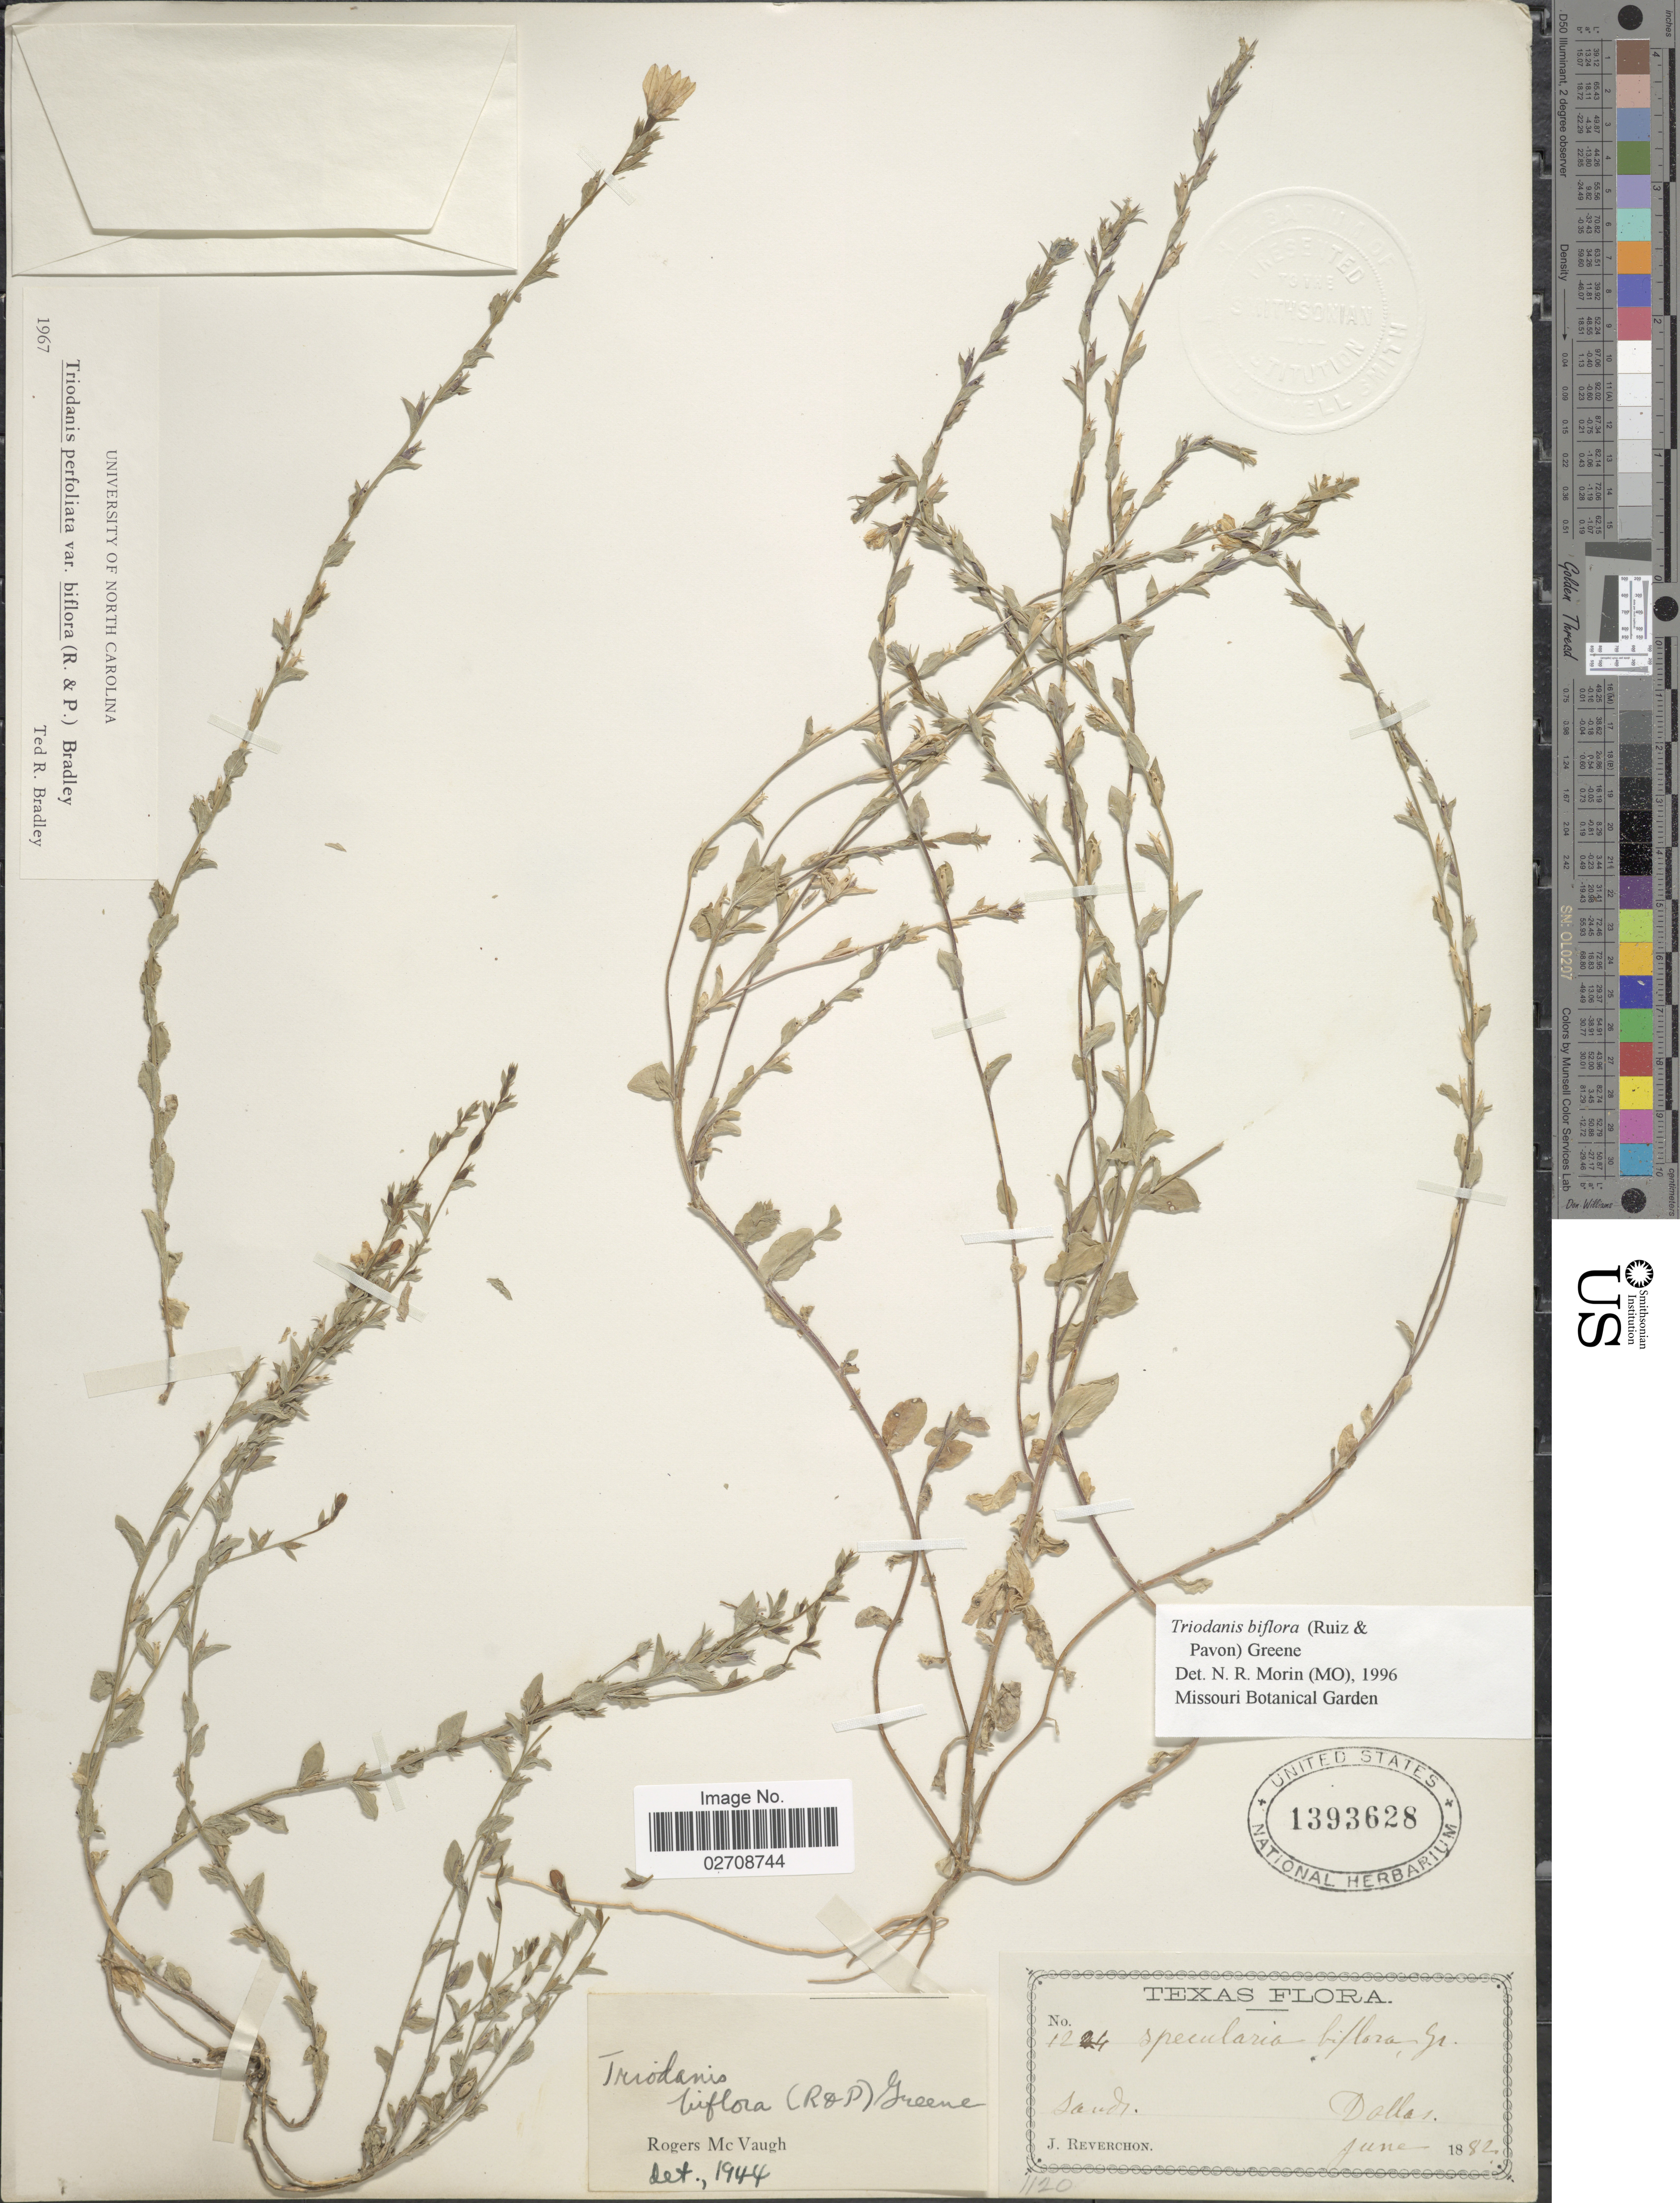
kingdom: Plantae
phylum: Tracheophyta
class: Magnoliopsida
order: Asterales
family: Campanulaceae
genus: Triodanis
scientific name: Triodanis biflora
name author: (Ruiz & Pav.) Greene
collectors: J. Reverchon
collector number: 1224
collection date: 1882-06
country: United States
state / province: Texas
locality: Dallas, Texas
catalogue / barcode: US 1393628